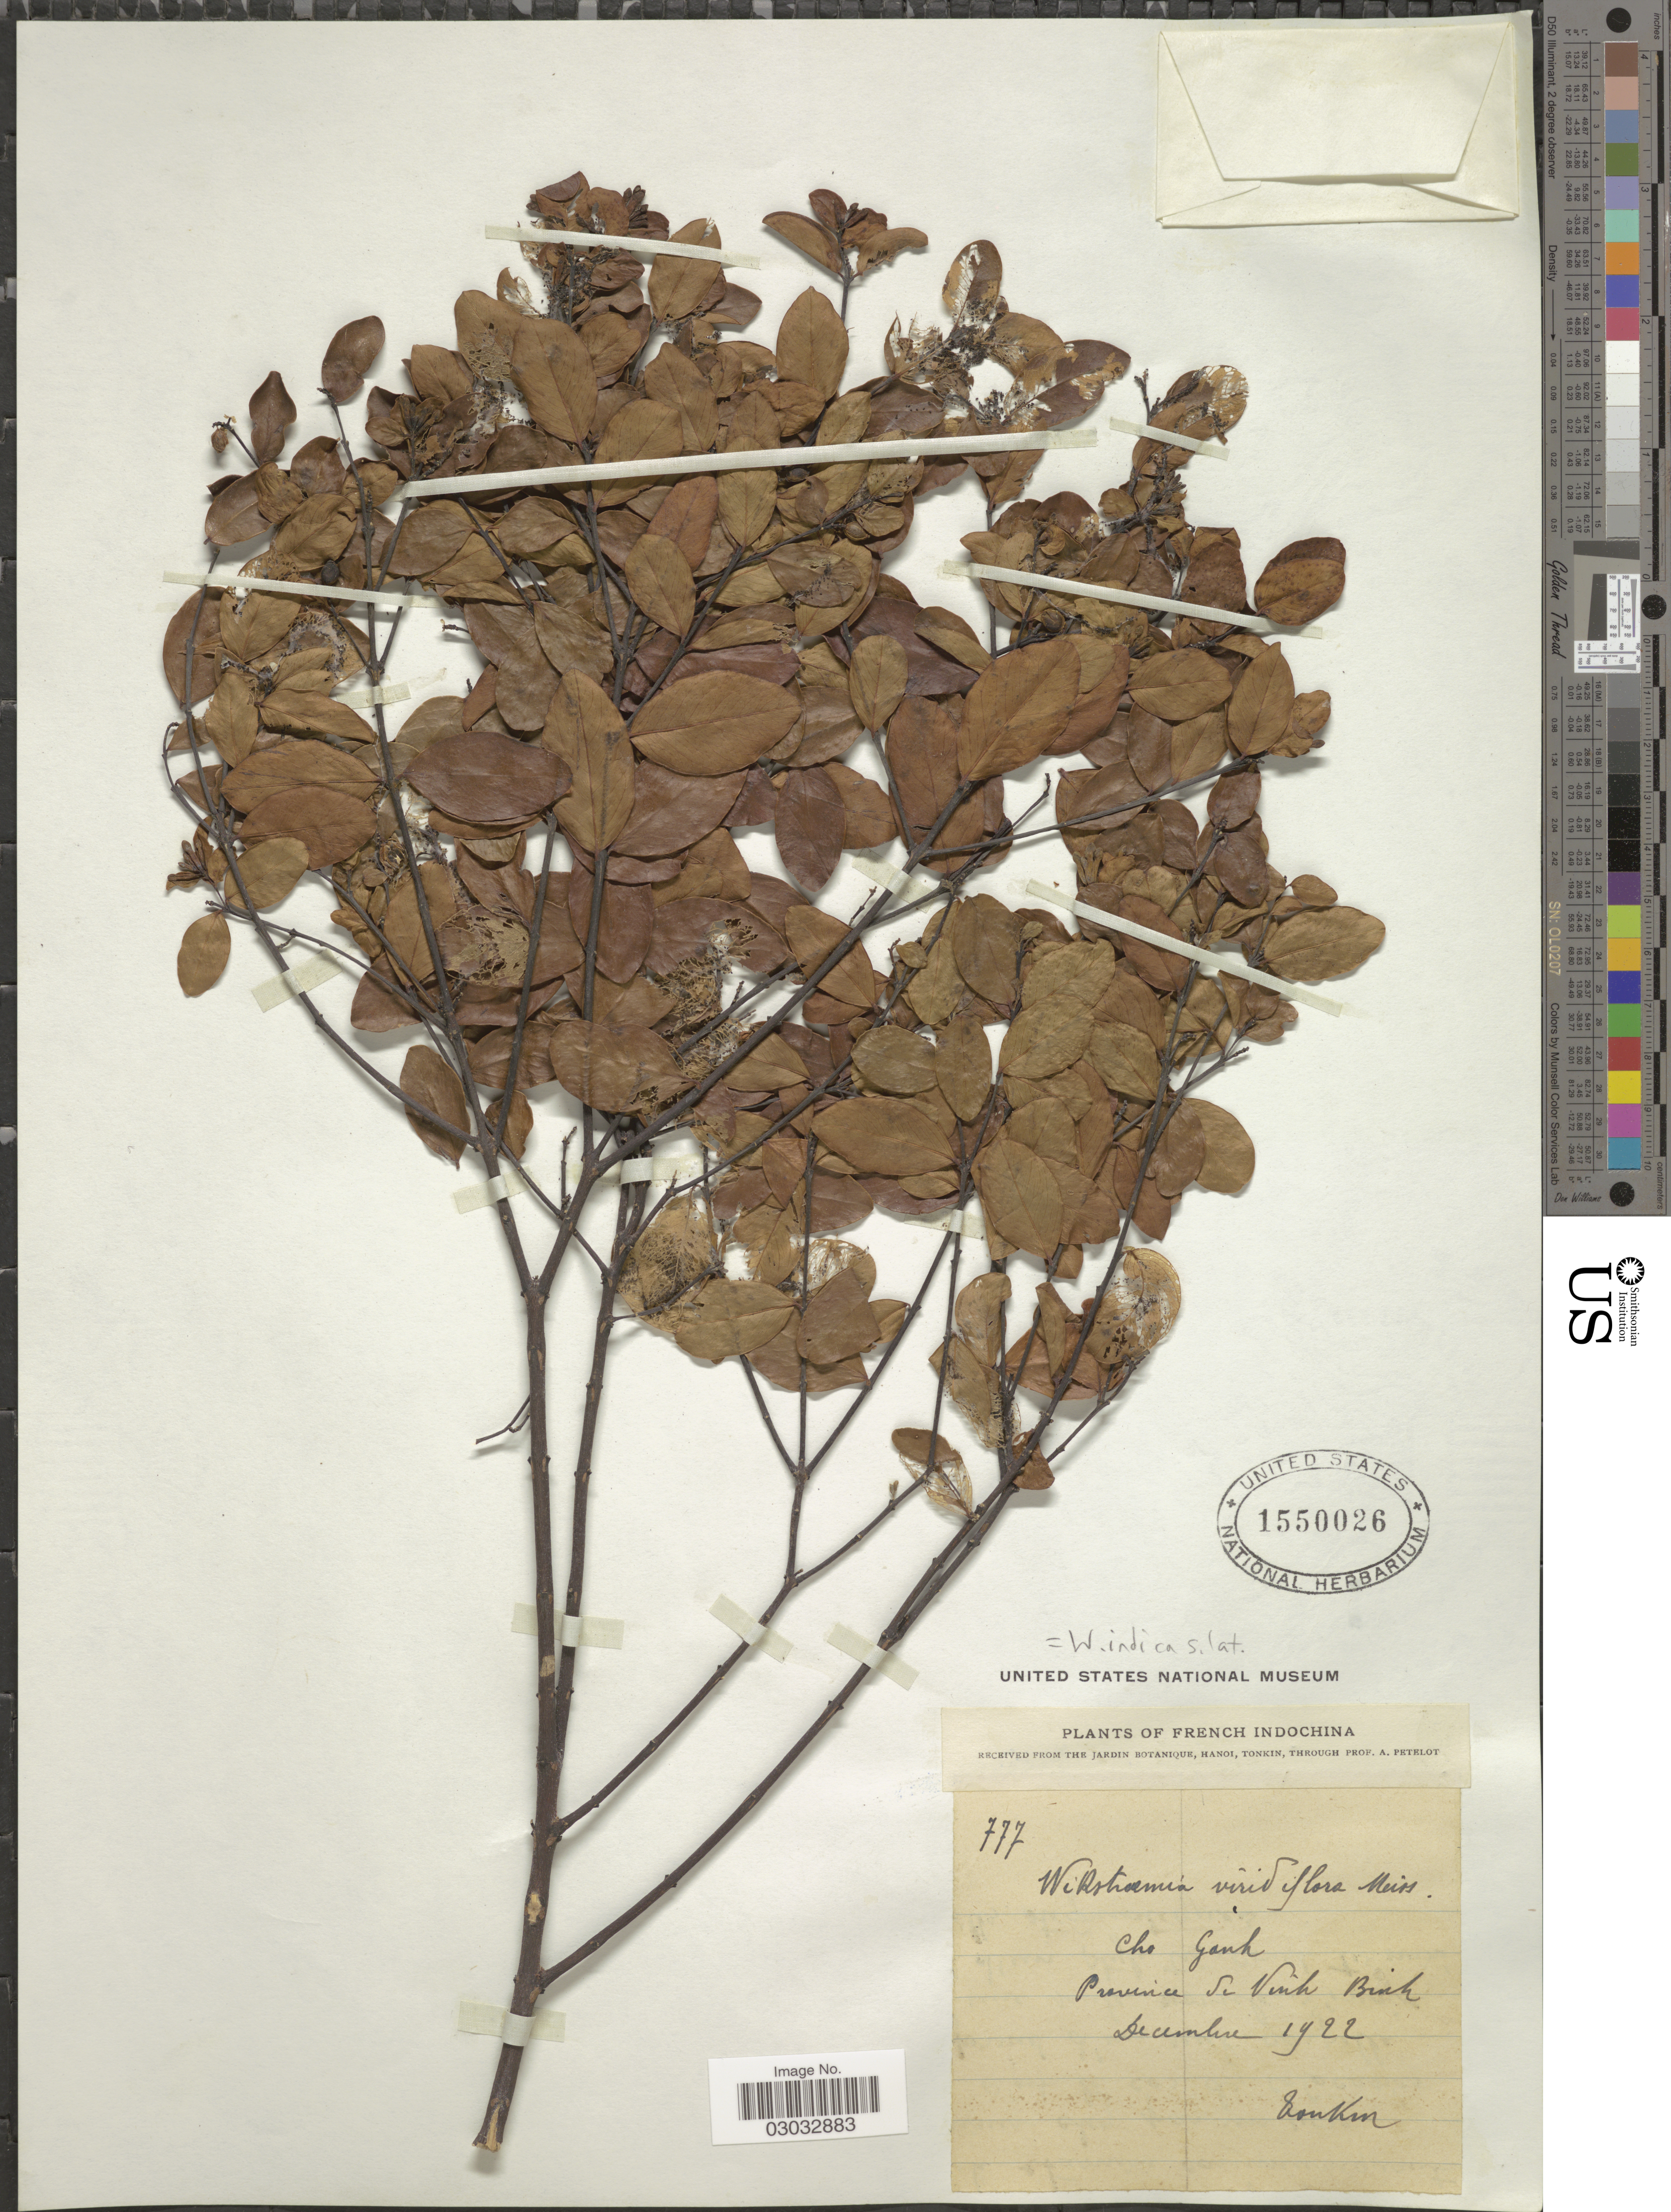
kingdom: Plantae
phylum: Tracheophyta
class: Magnoliopsida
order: Malvales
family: Thymelaeaceae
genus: Wikstroemia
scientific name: Wikstroemia indica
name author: (L.) C.A. Mey.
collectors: A. Petelot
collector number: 777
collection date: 1922-12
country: Vietnam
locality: Tonkin. Cho Ganh, Provincia de Vinh Binh.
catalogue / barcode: US 1550026